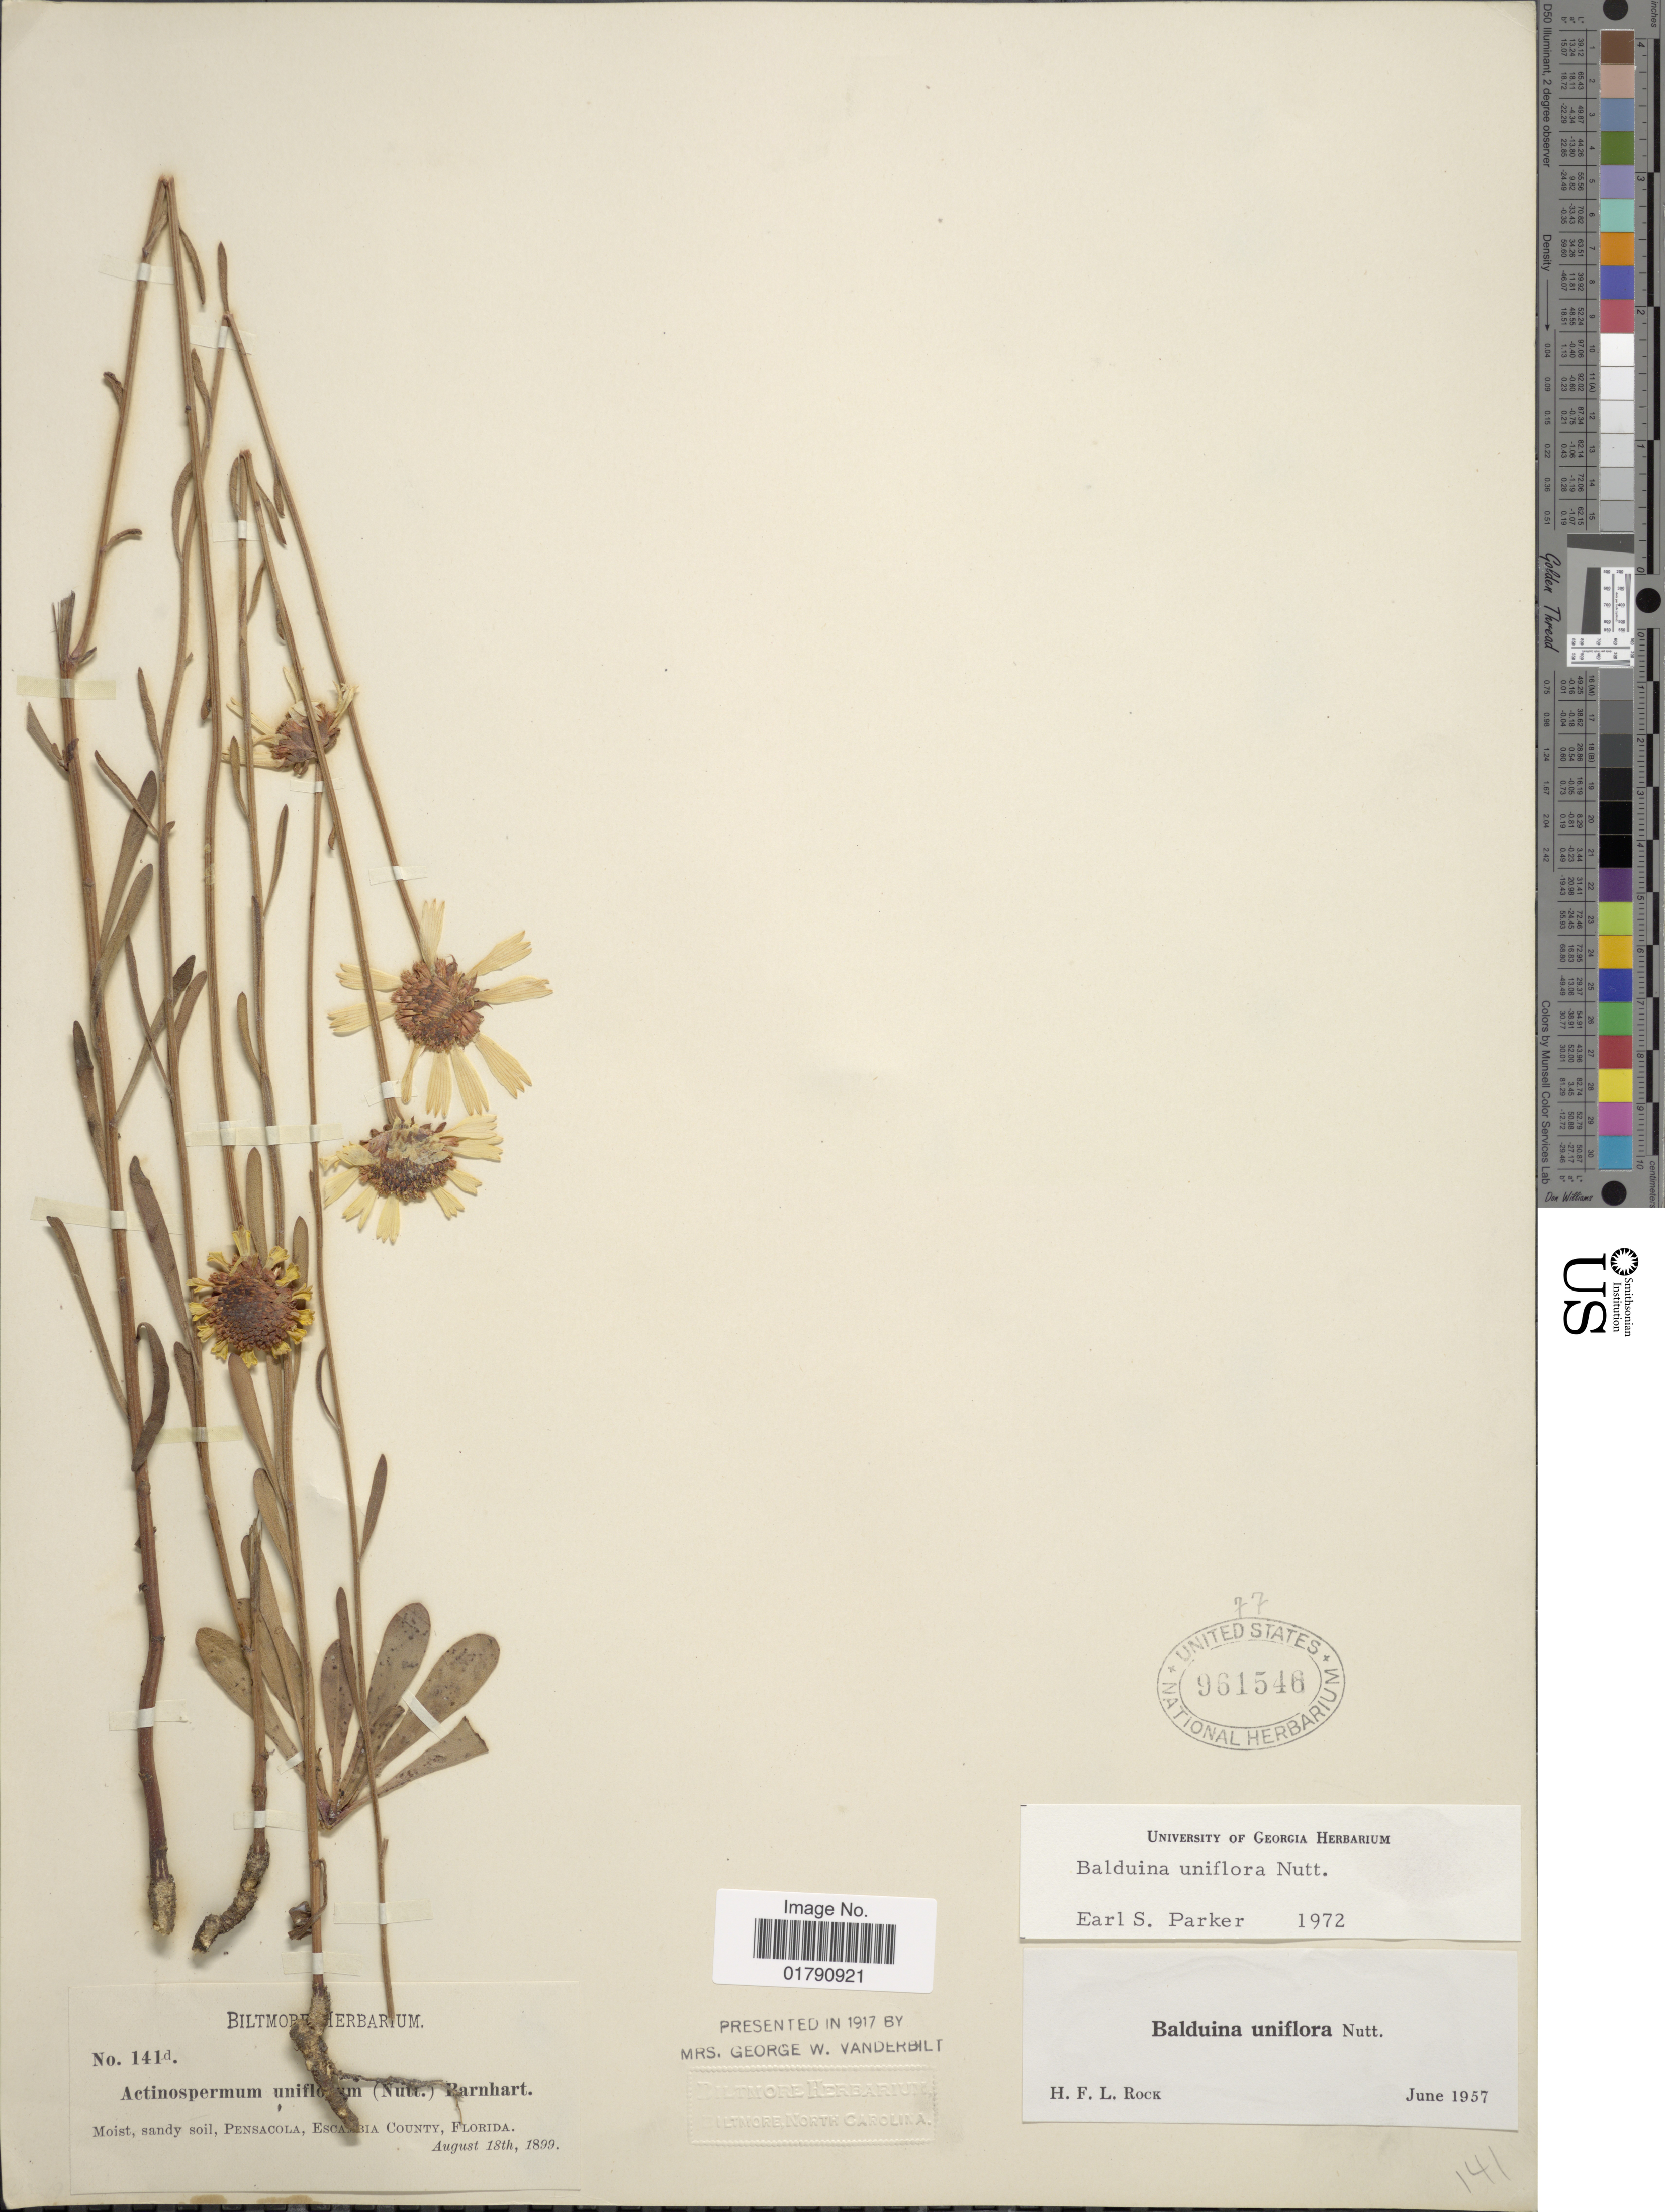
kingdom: Plantae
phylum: Tracheophyta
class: Magnoliopsida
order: Asterales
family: Asteraceae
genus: Balduina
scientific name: Balduina uniflora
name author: Nutt.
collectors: ex herb. Biltmore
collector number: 141d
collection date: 1899-08-18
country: United States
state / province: Florida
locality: Pensacola, Escambia County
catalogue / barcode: US 961546